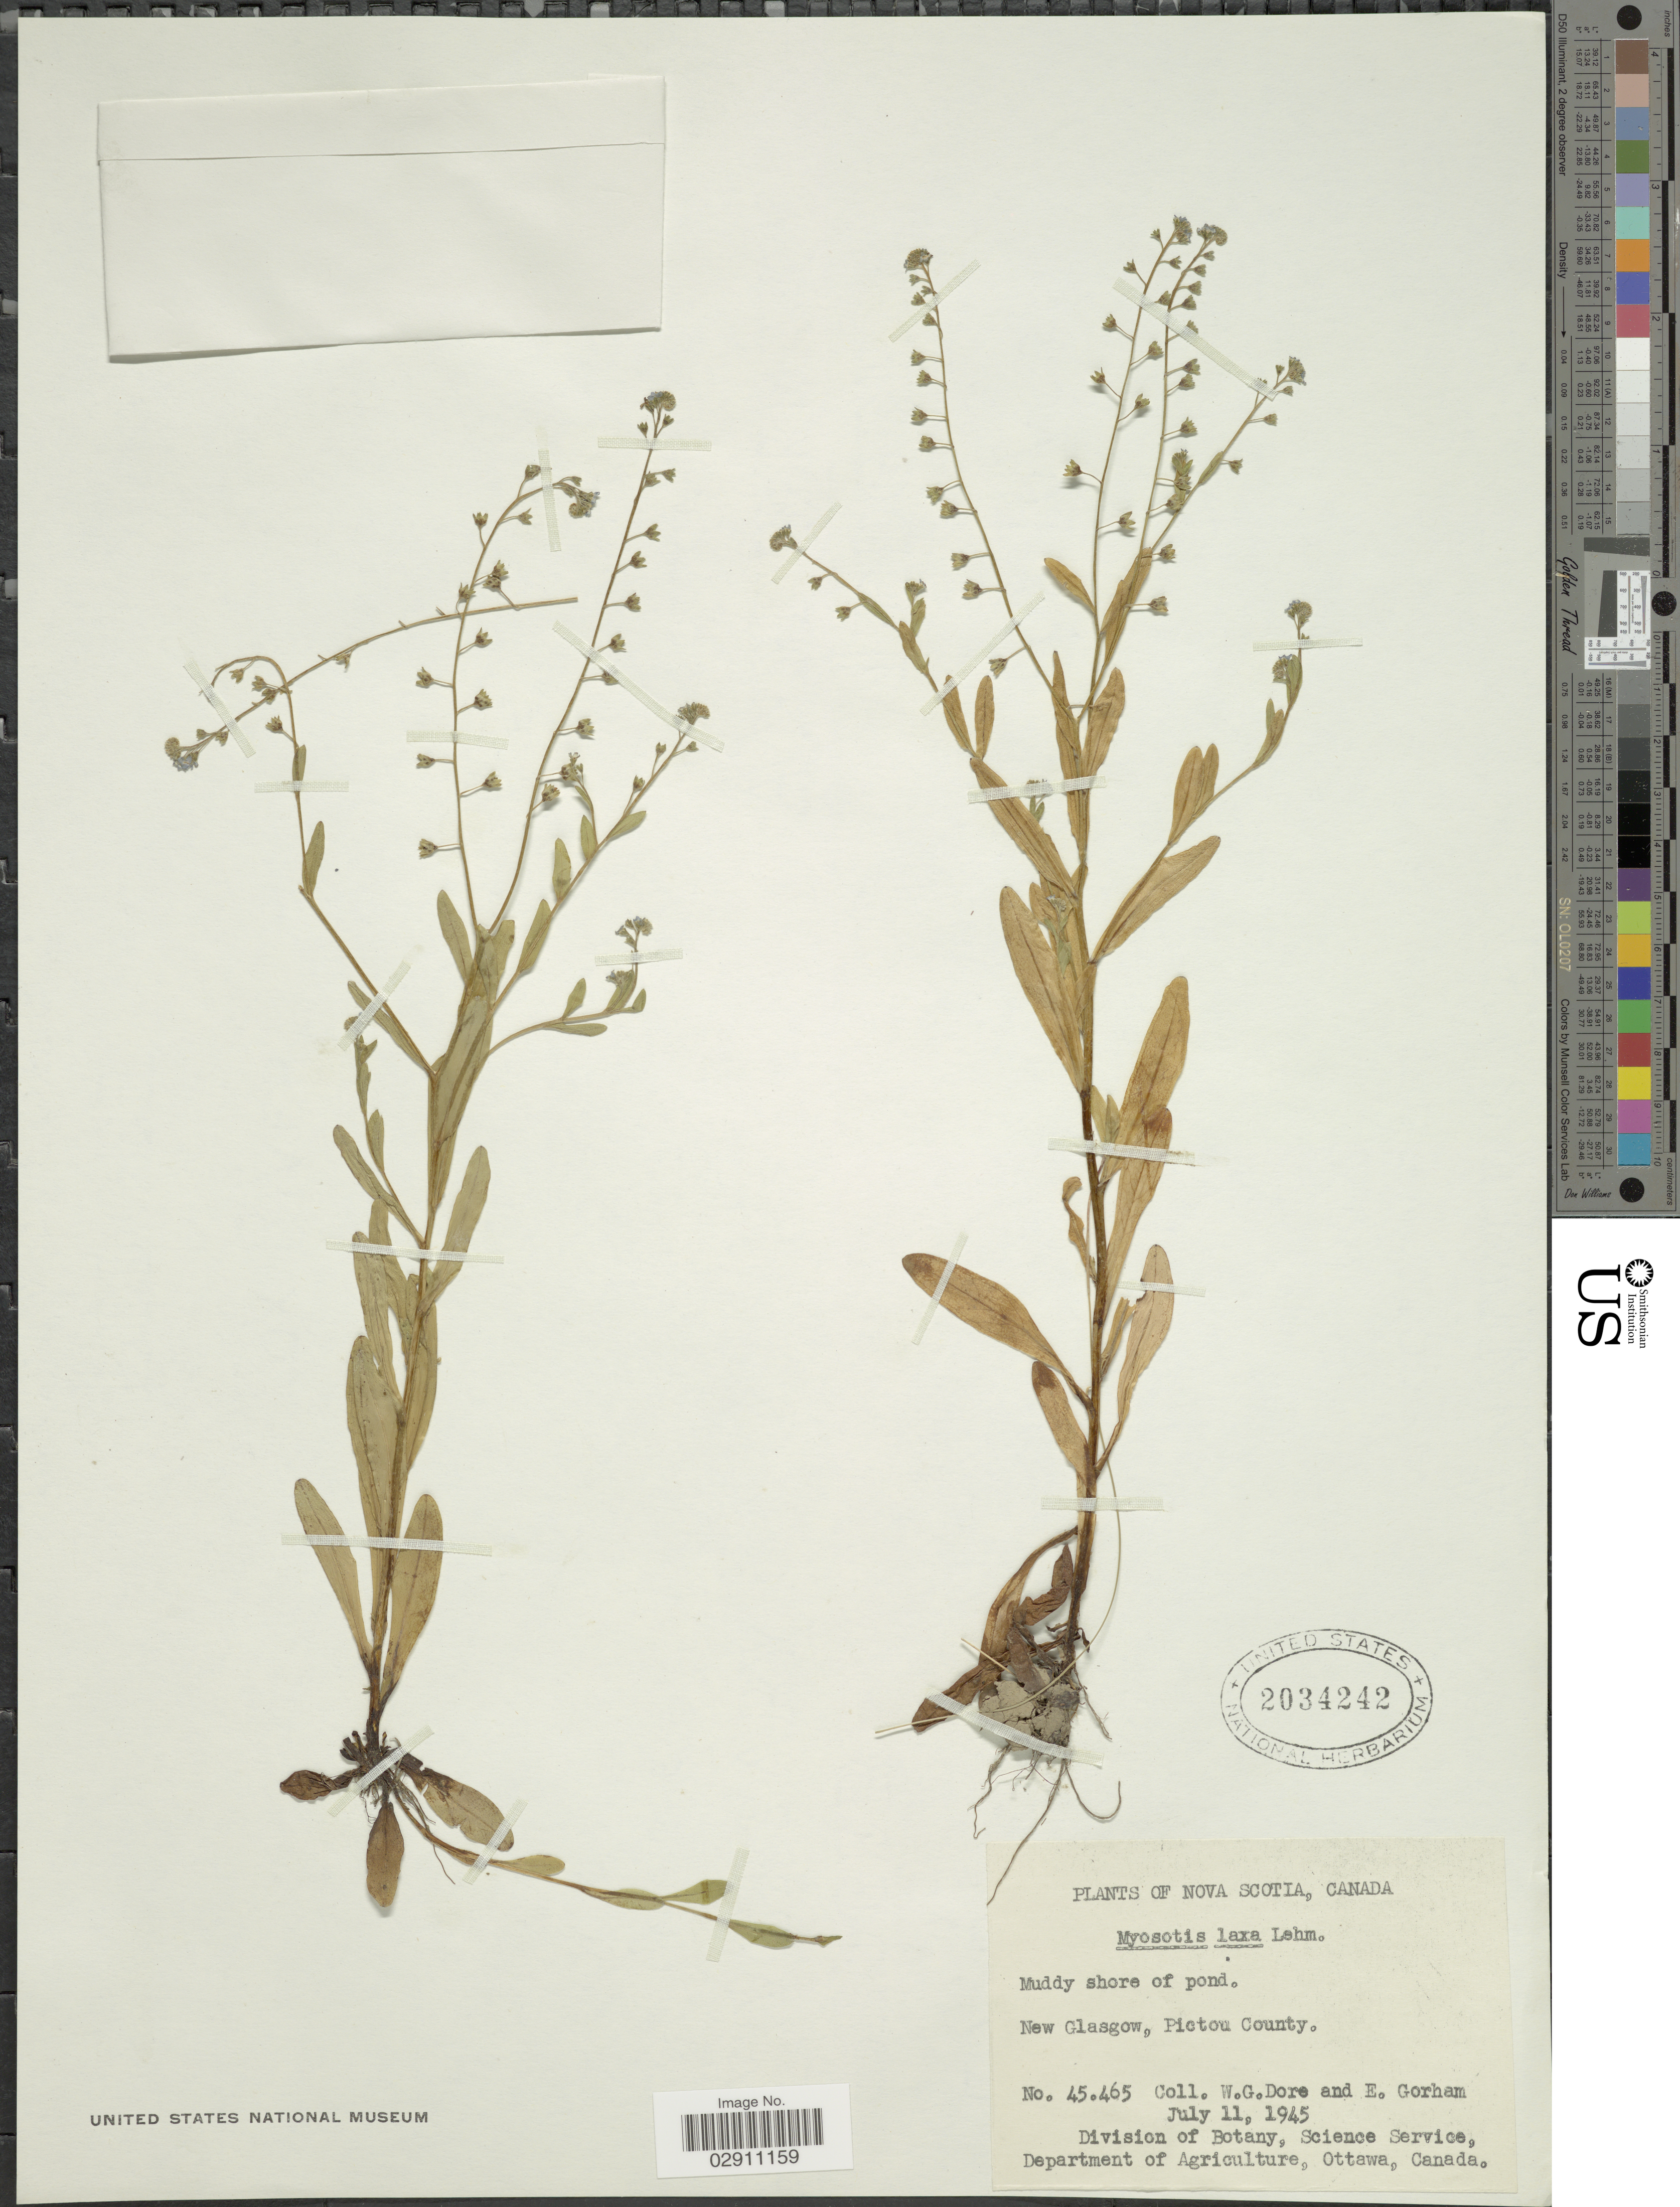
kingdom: Plantae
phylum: Tracheophyta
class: Magnoliopsida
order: Boraginales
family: Boraginaceae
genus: Myosotis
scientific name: Myosotis laxa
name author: F. Lehm.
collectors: W. Dore & E. Gorham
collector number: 45465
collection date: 1945-07-11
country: Canada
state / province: Nova Scotia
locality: Muddy shore of pond, New Glasgow, Pictou County.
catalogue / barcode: US 2034242